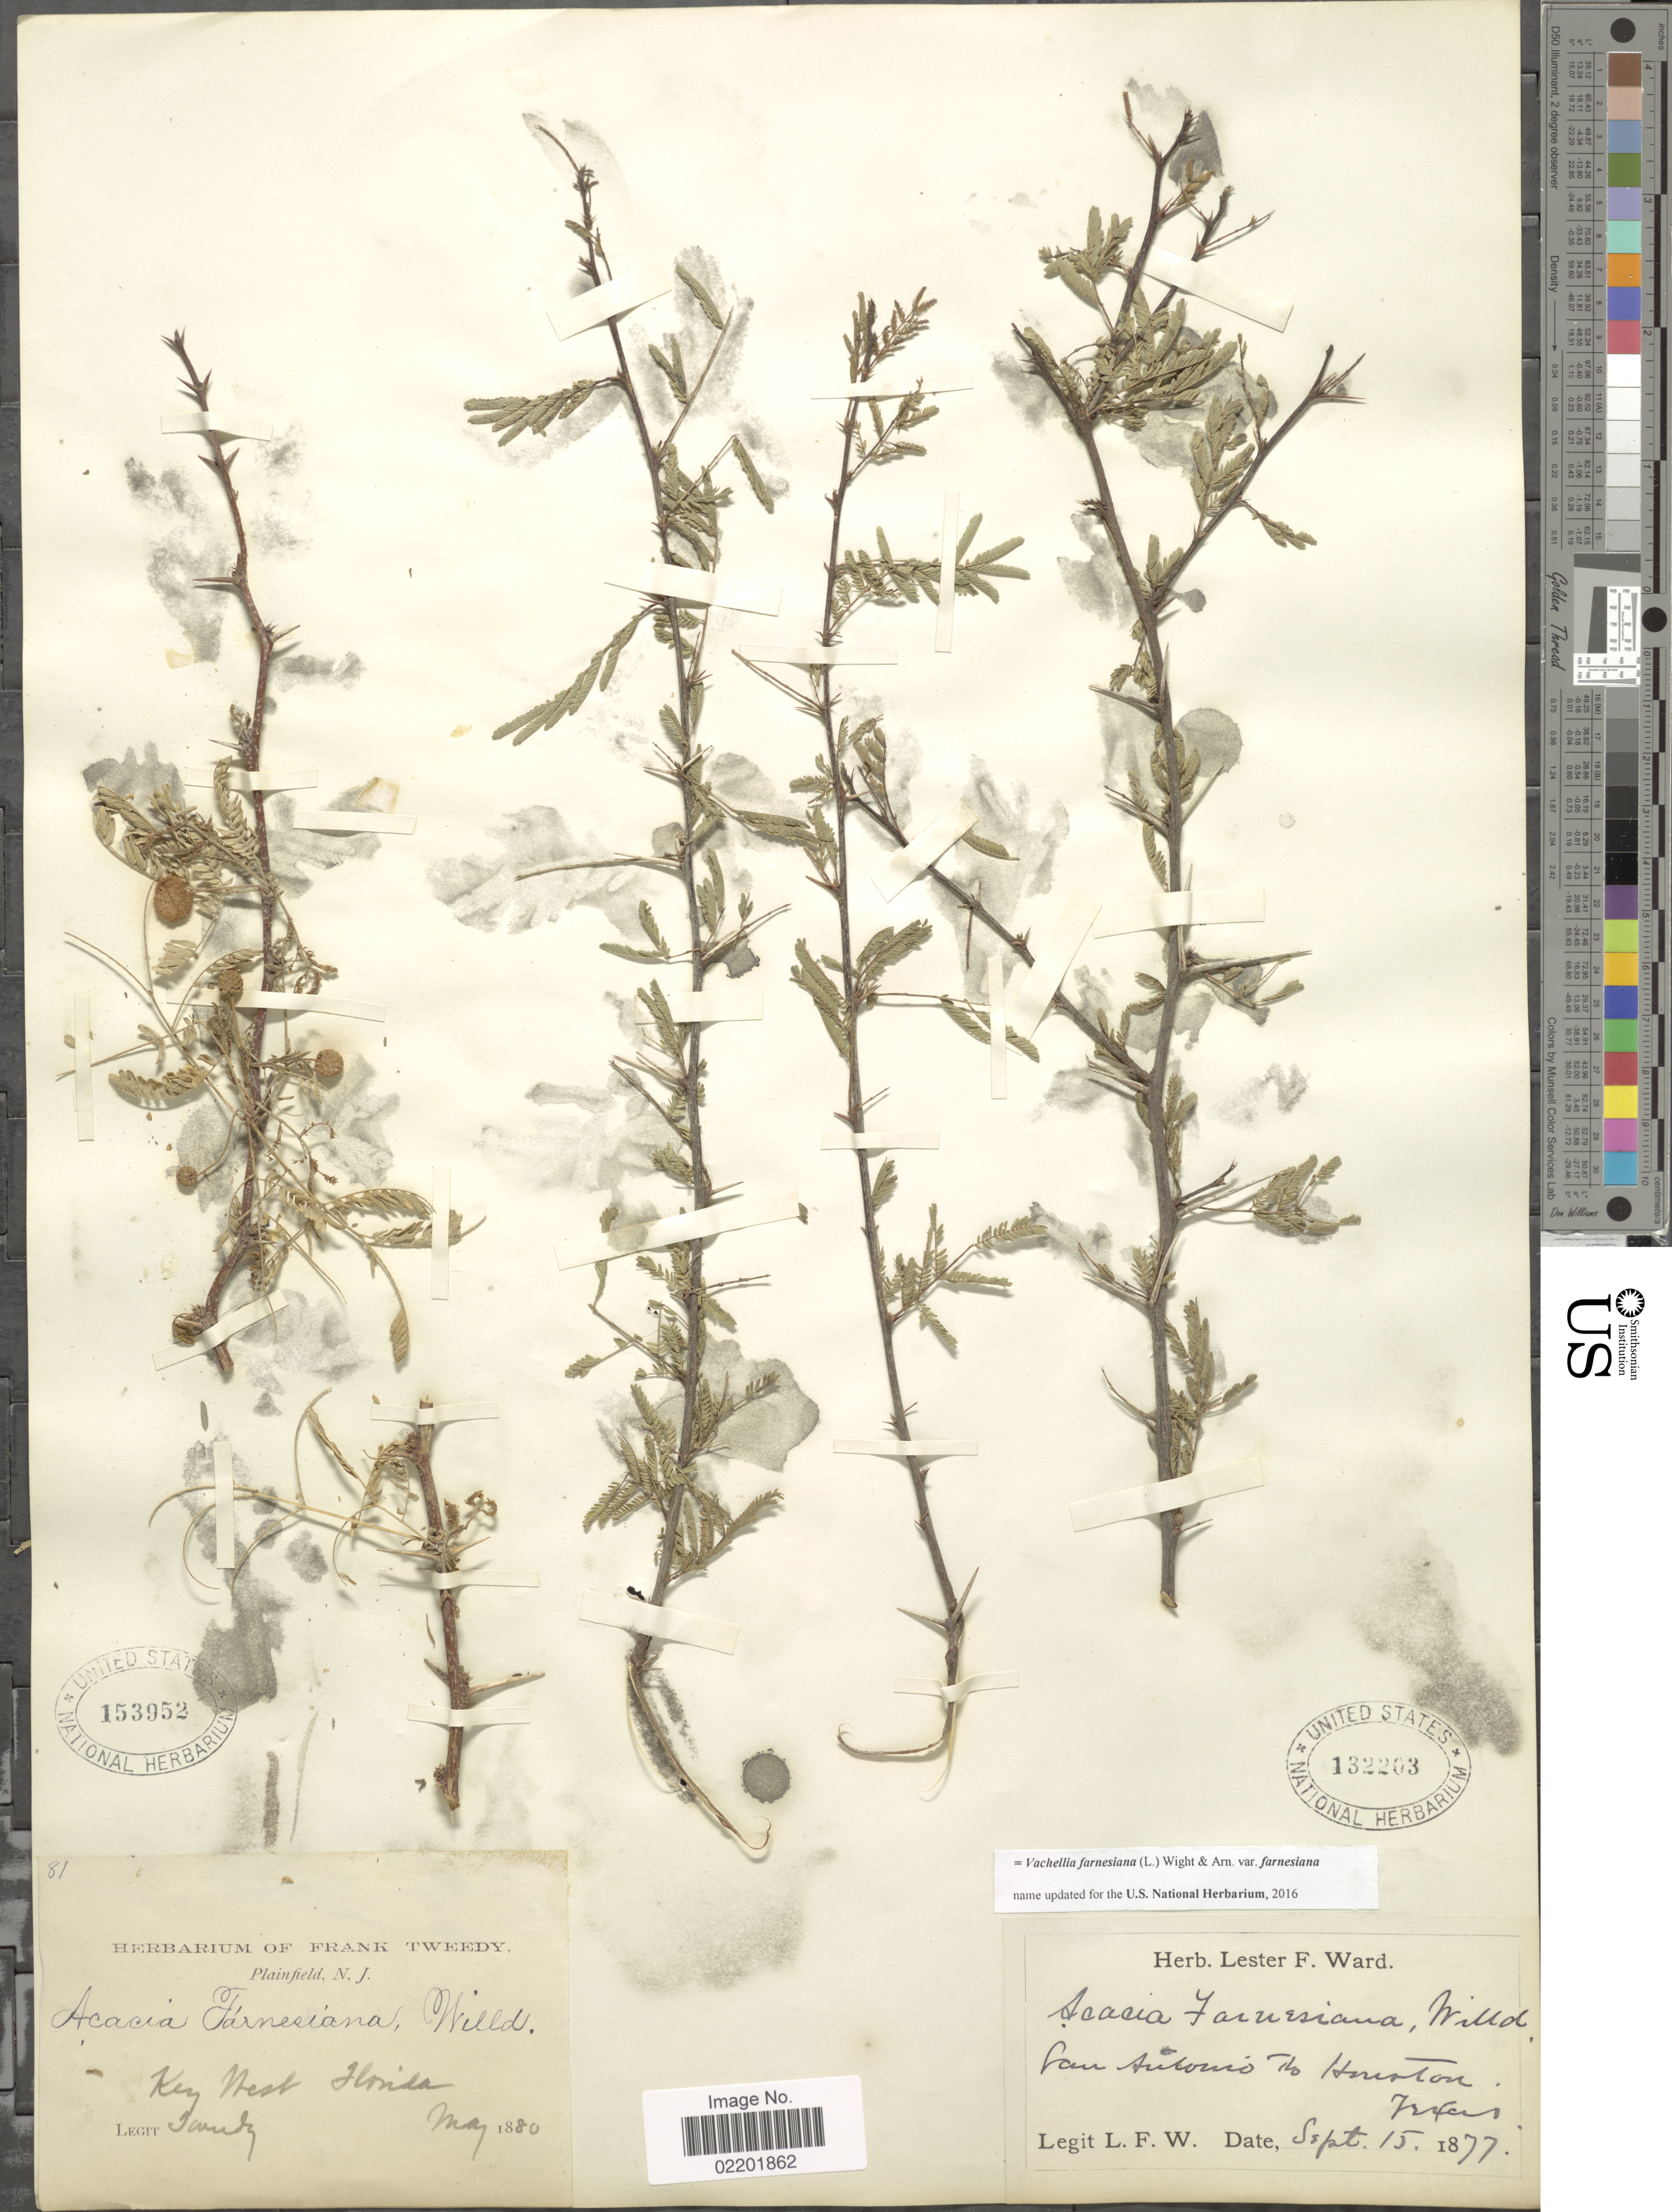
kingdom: Plantae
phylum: Tracheophyta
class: Magnoliopsida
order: Fabales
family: Fabaceae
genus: Vachellia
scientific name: Vachellia farnesiana var. farnesiana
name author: (L.) Wight & Arn.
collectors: L. F. Ward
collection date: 1877-09-15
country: United States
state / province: Texas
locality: San Antonio to Houston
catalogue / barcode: US 132203-2